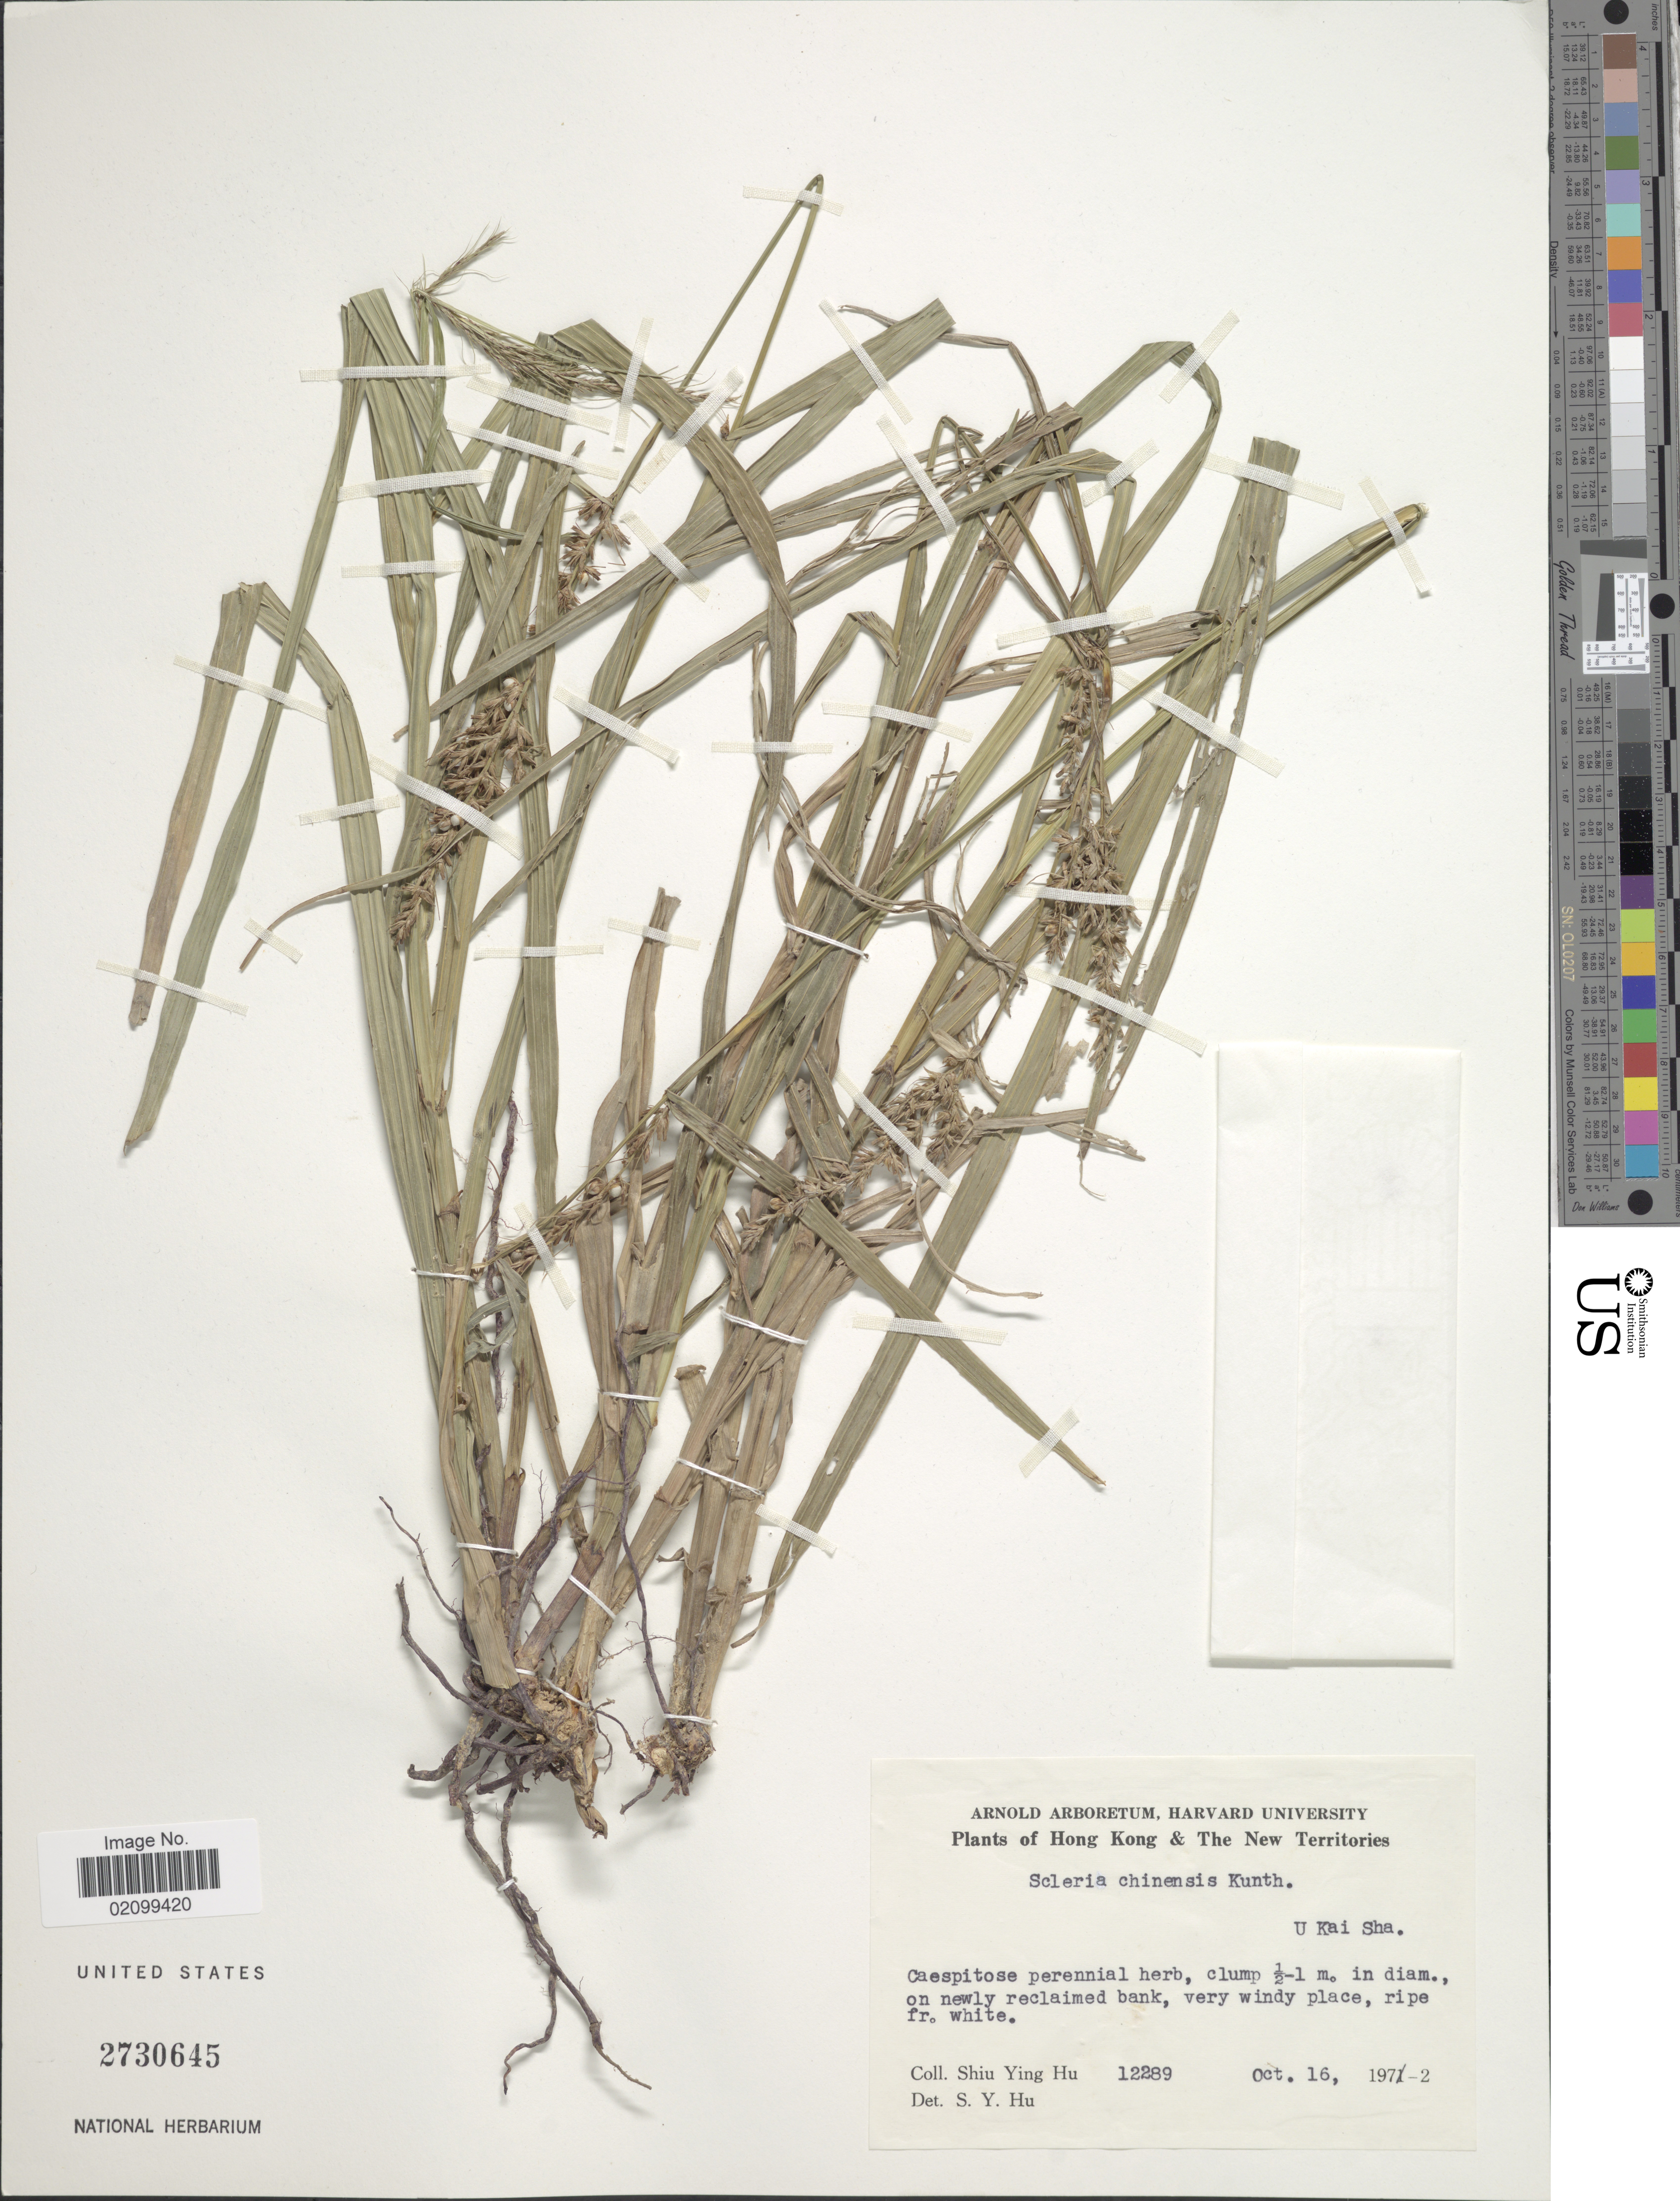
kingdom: Plantae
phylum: Tracheophyta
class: Liliopsida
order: Poales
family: Cyperaceae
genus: Scleria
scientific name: Scleria ciliaris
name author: Nees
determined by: Strong, Mark T., (BOT), Smithsonian Institution - National Museum of Natural History (UNITED STATES)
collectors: S. Y. Hu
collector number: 12289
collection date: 1972-10-16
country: China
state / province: Hong Kong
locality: New Territories. U Kai Sha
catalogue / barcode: US 2730645